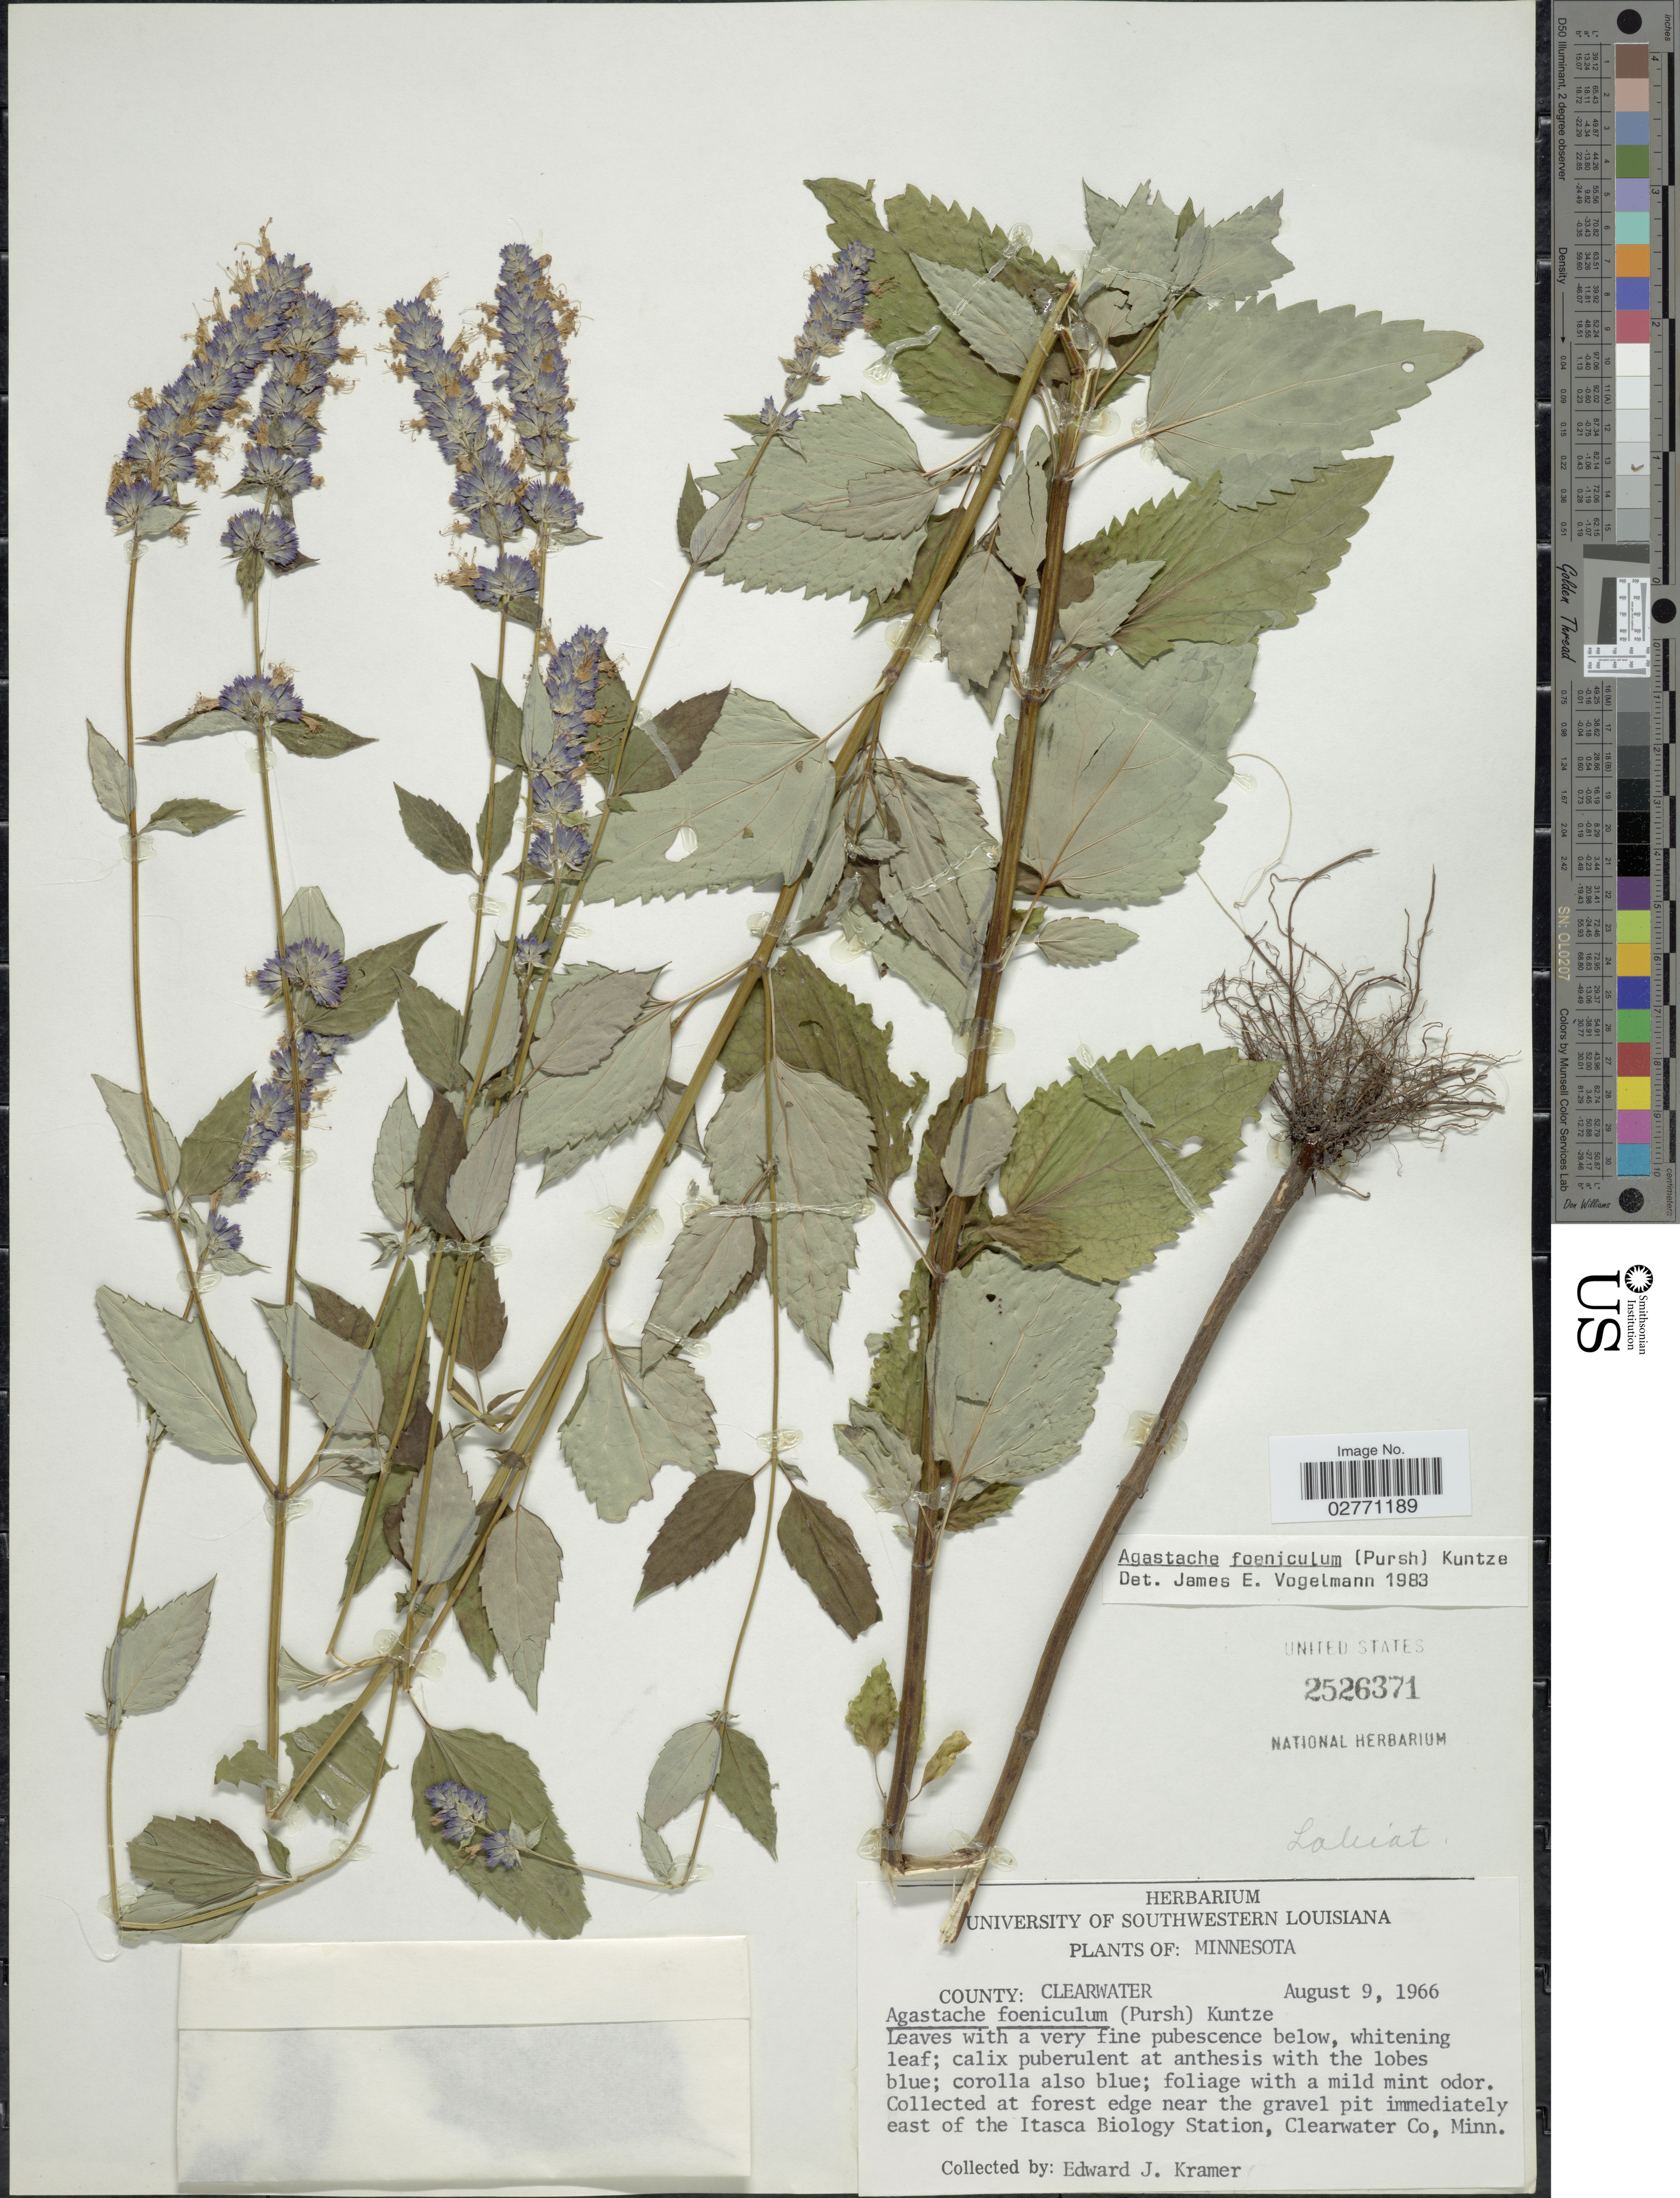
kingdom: Plantae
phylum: Tracheophyta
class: Magnoliopsida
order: Lamiales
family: Lamiaceae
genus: Agastache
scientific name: Agastache foeniculum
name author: (Pursh) Kuntze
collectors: E. Kramer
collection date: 1966-08-09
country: United States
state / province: Minnesota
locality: County: Clearwater. Collected at forest edge near the gravel pit immediately east of the Itasca Biology Station, Clearwater Co, Minn.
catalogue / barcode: US 2526371